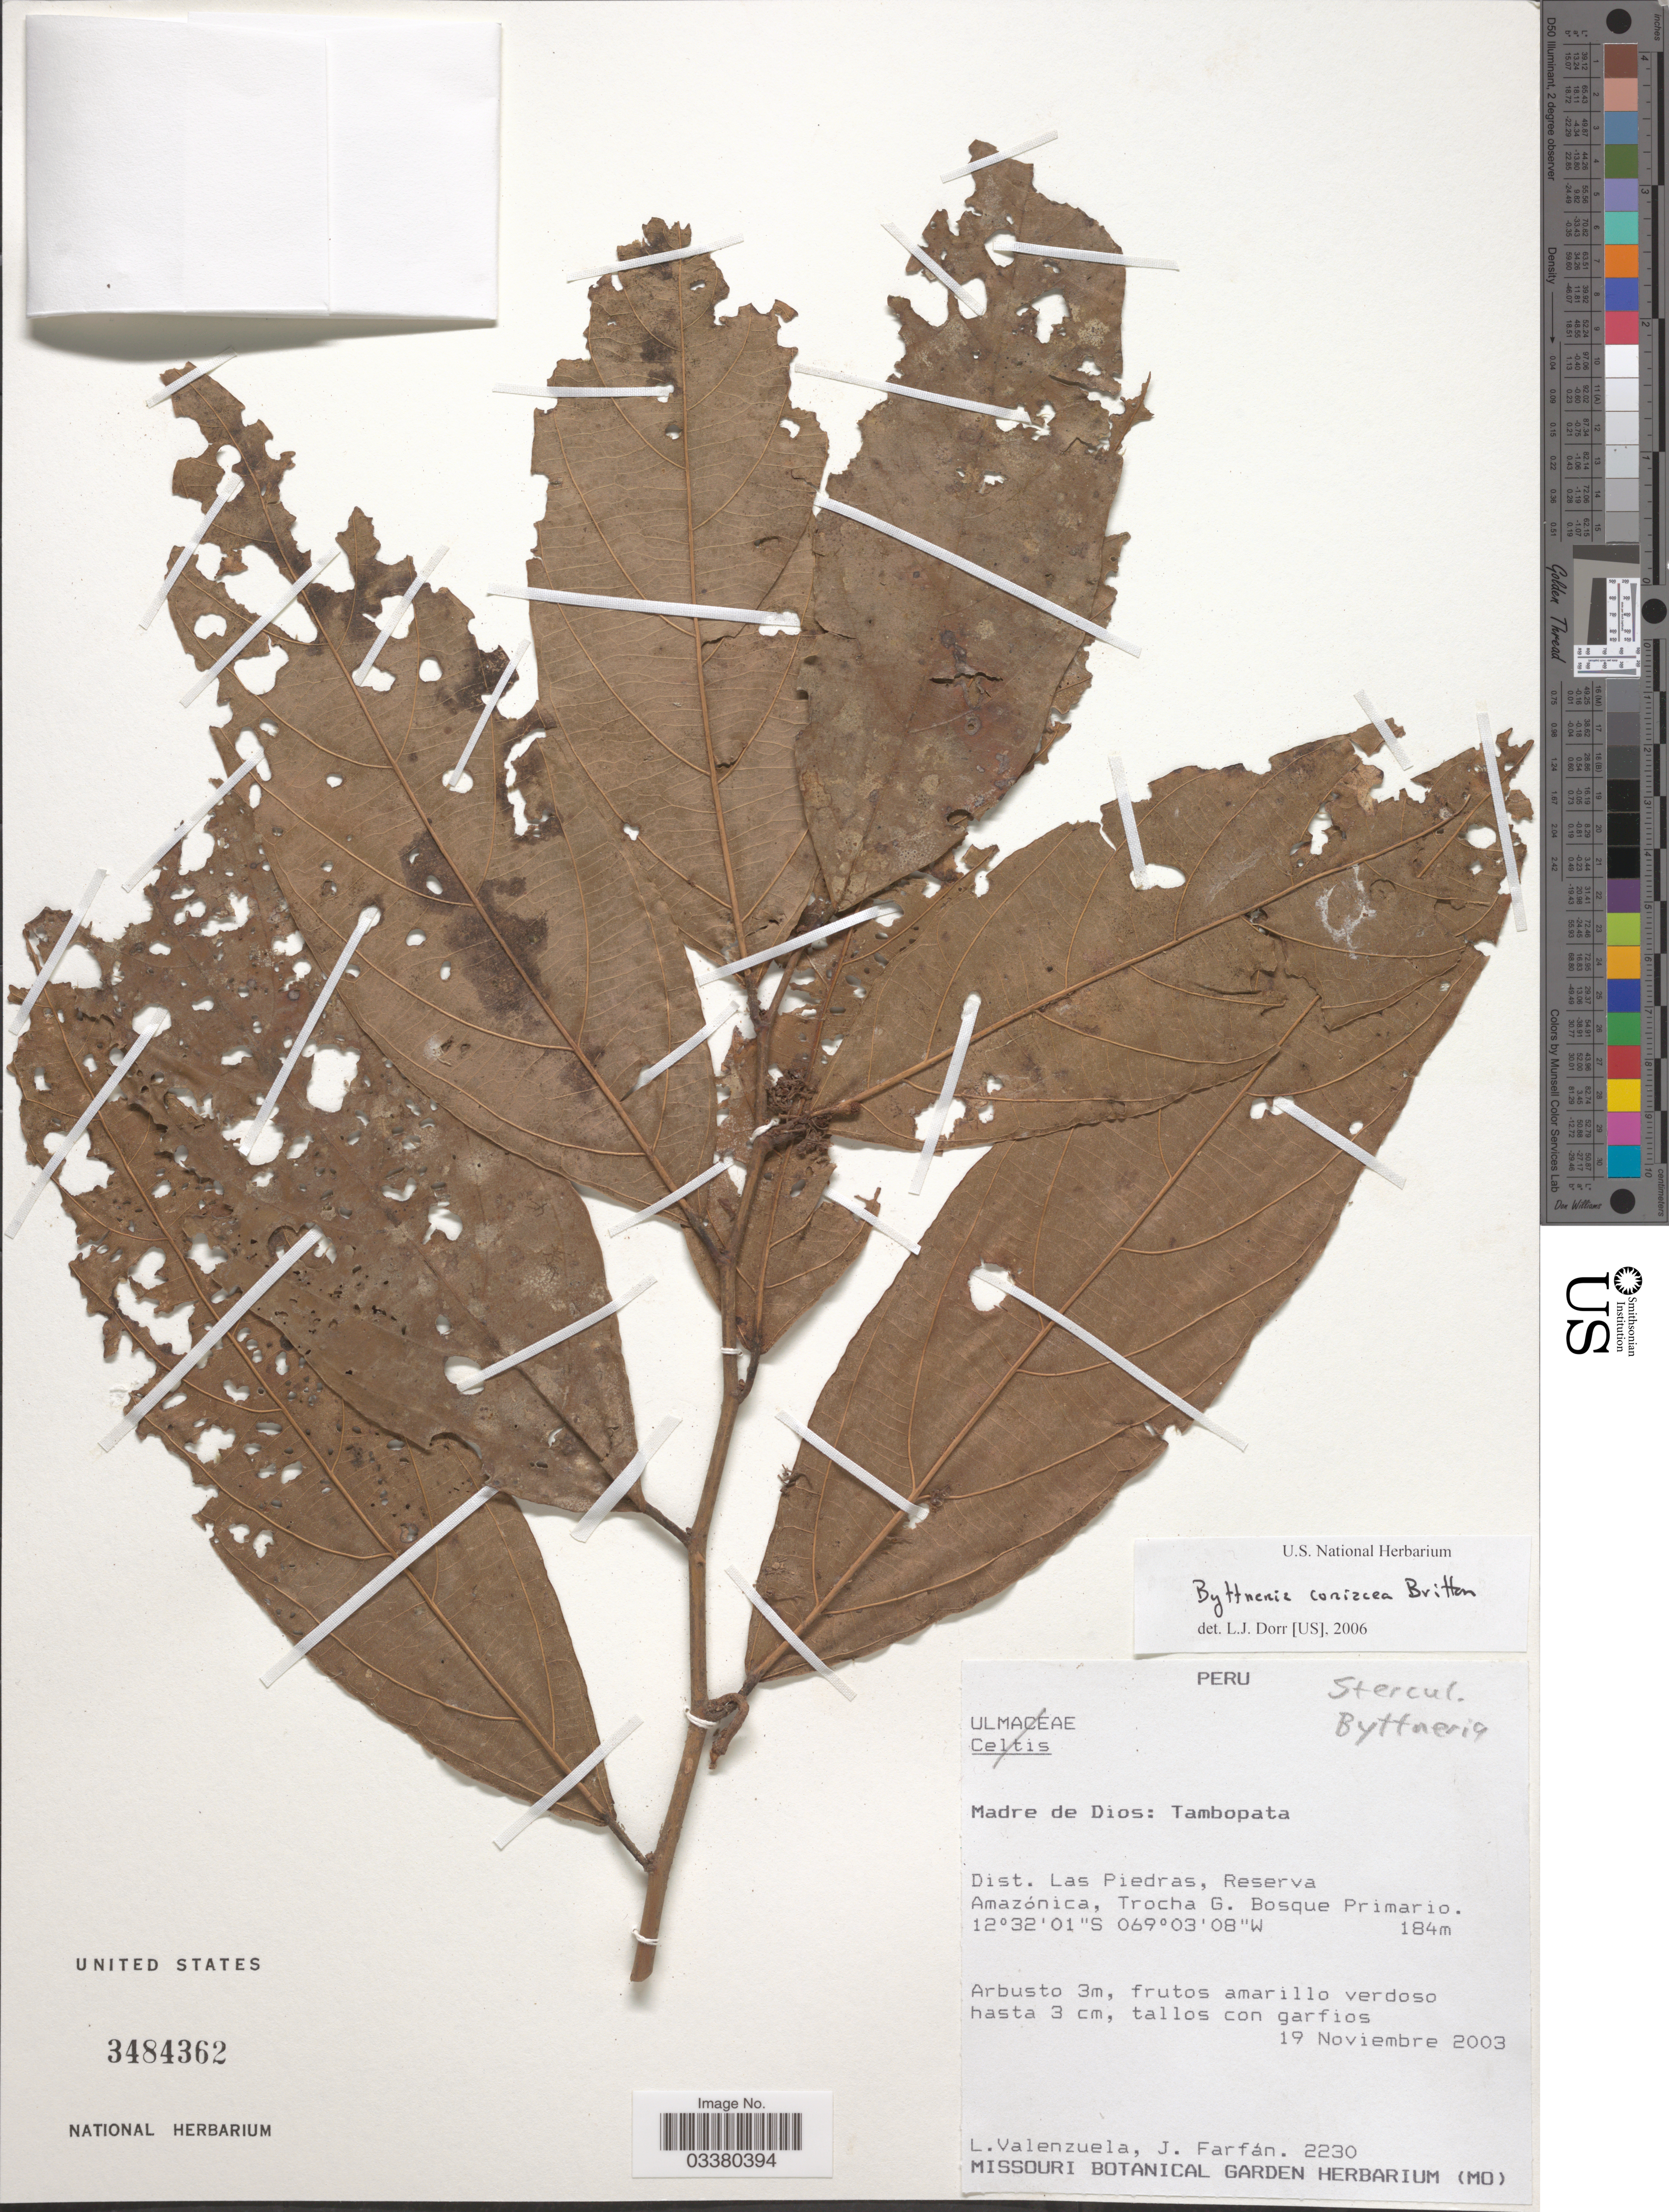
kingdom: Plantae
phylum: Tracheophyta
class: Magnoliopsida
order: Malvales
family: Malvaceae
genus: Byttneria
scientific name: Byttneria coriacea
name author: Britton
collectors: L. Valenzuela & J. Farfán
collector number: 2230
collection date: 2003-11-19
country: Peru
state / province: Madre de Dios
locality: Tambopata. Dist. Las Piedras, Reserva Amazónica, Trocha G. Bosque Primario.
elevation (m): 184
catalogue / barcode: US 3484362